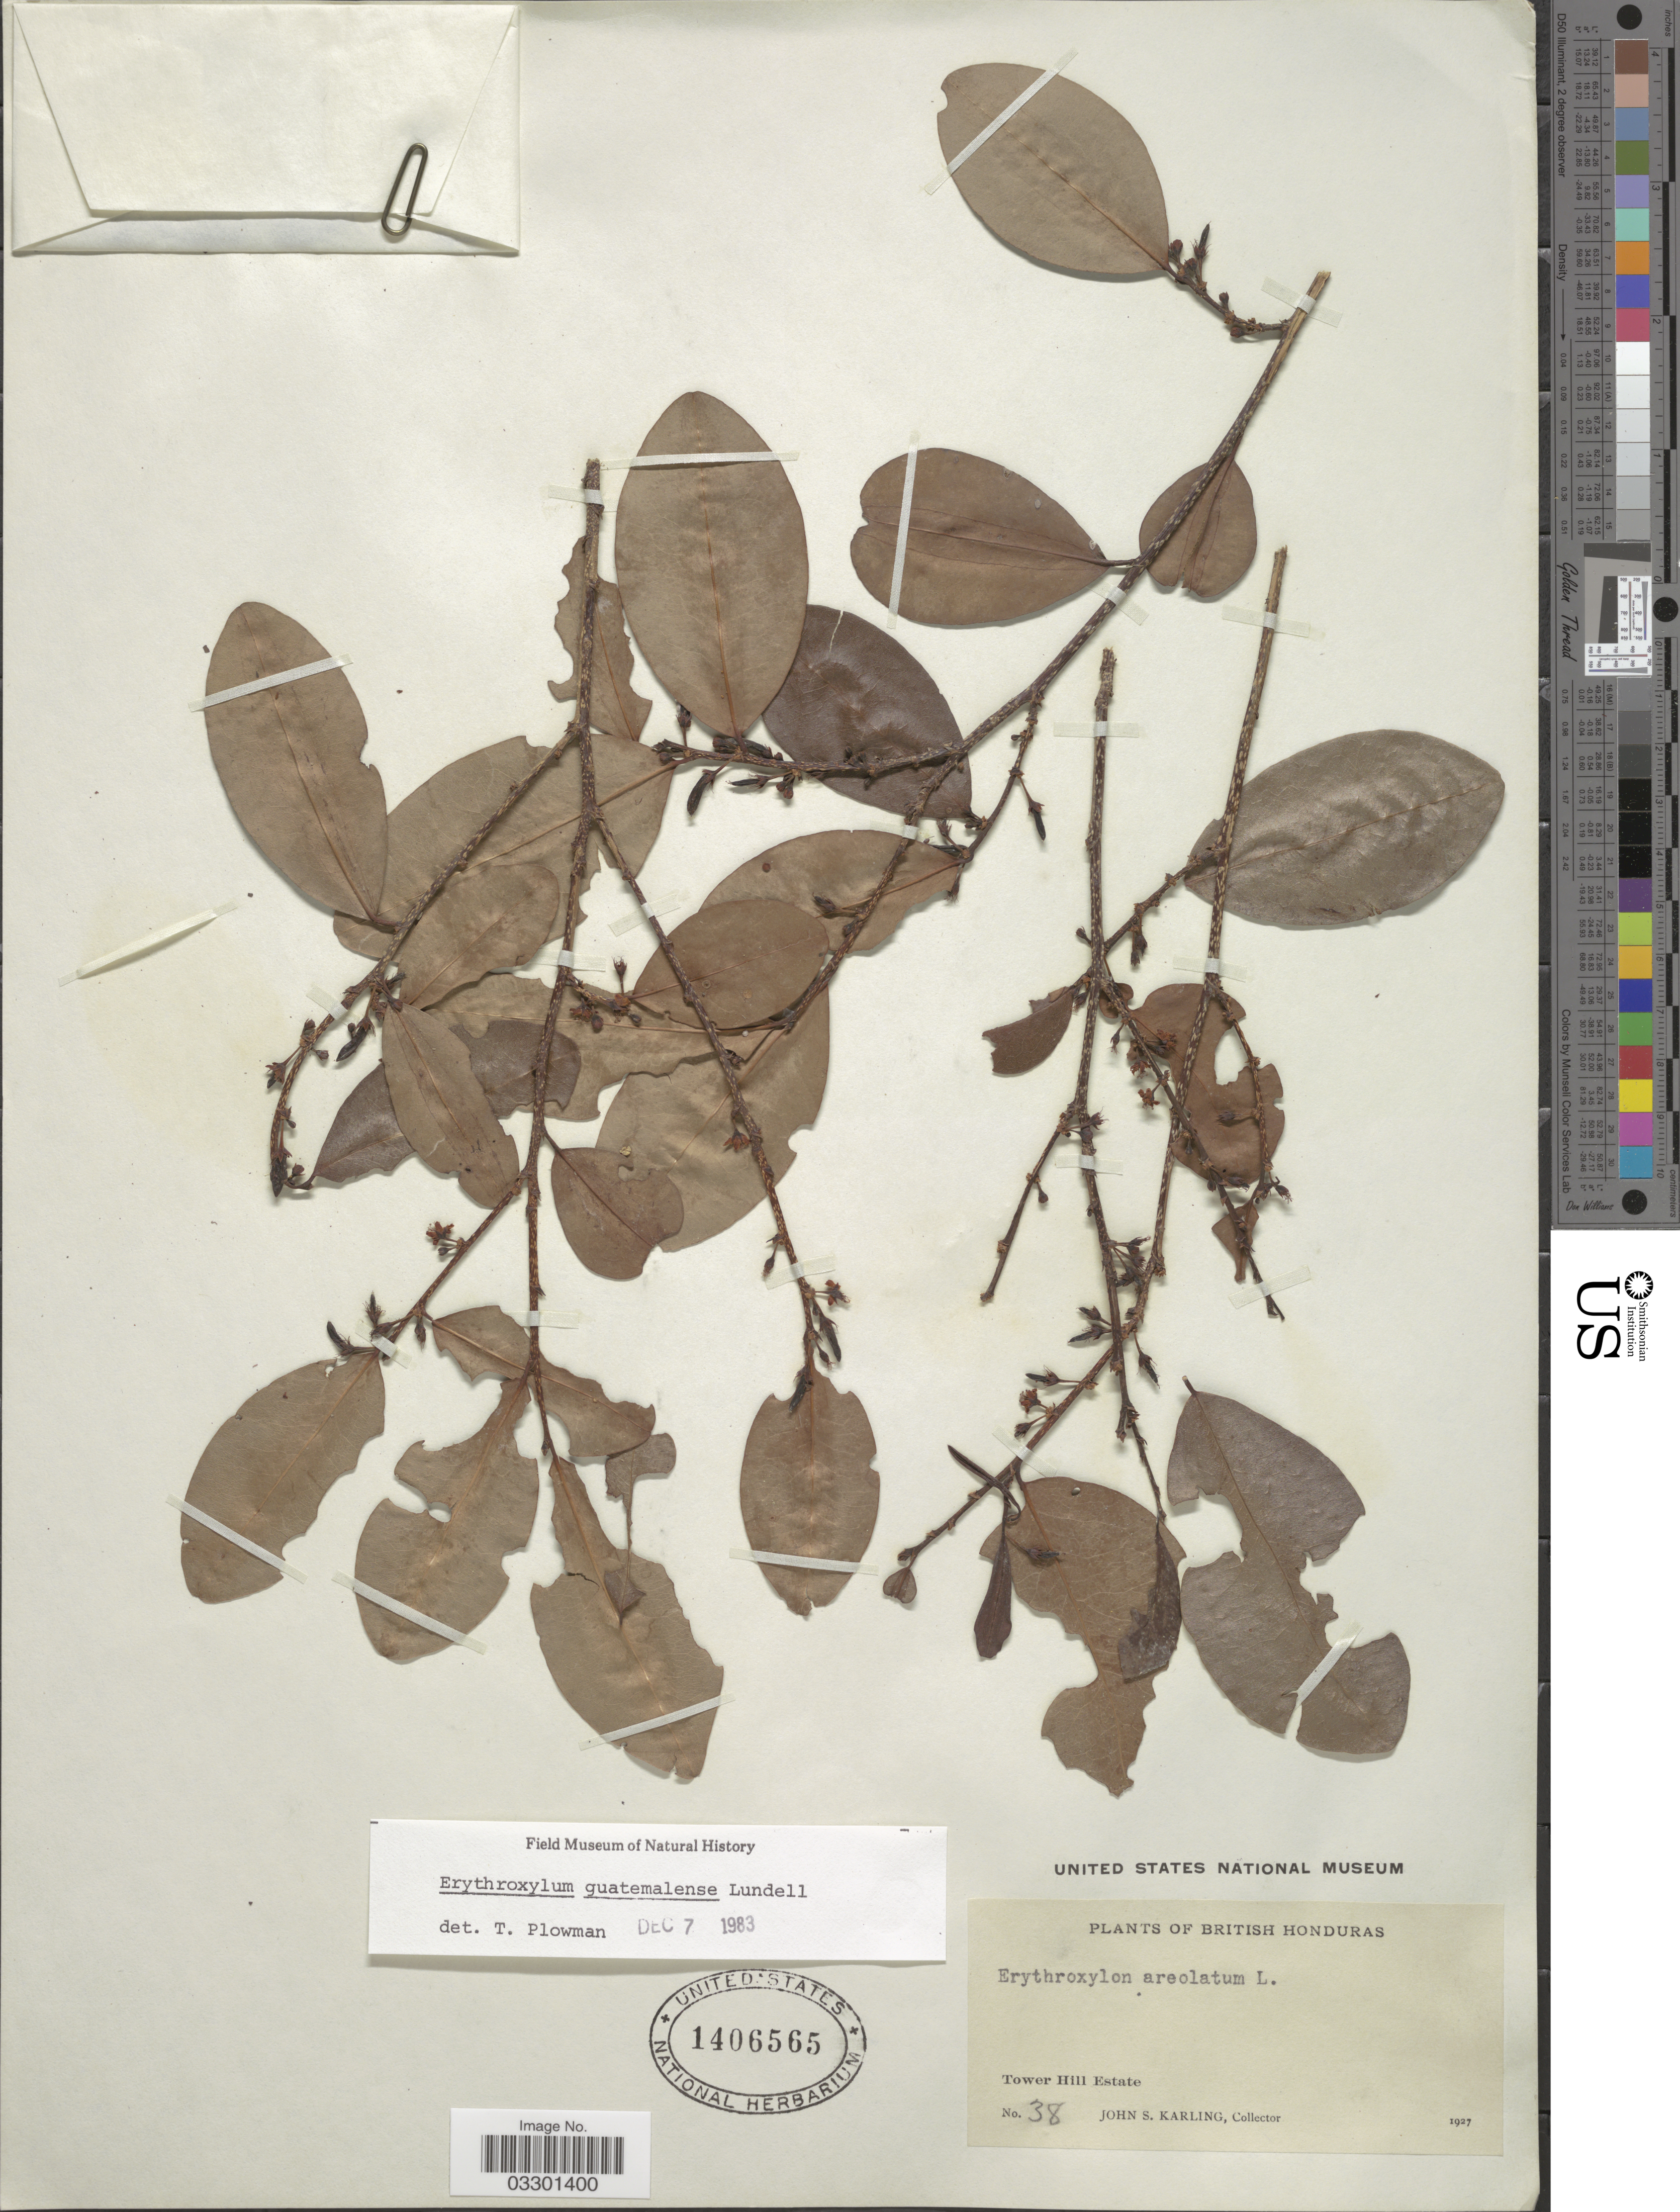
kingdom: Plantae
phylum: Tracheophyta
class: Magnoliopsida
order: Malpighiales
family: Erythroxylaceae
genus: Erythroxylum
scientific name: Erythroxylum guatemalense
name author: Lundell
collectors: J. Karling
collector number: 38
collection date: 1927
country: Belize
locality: British Honduras. Tower Hill Estate.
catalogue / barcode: US 1406565